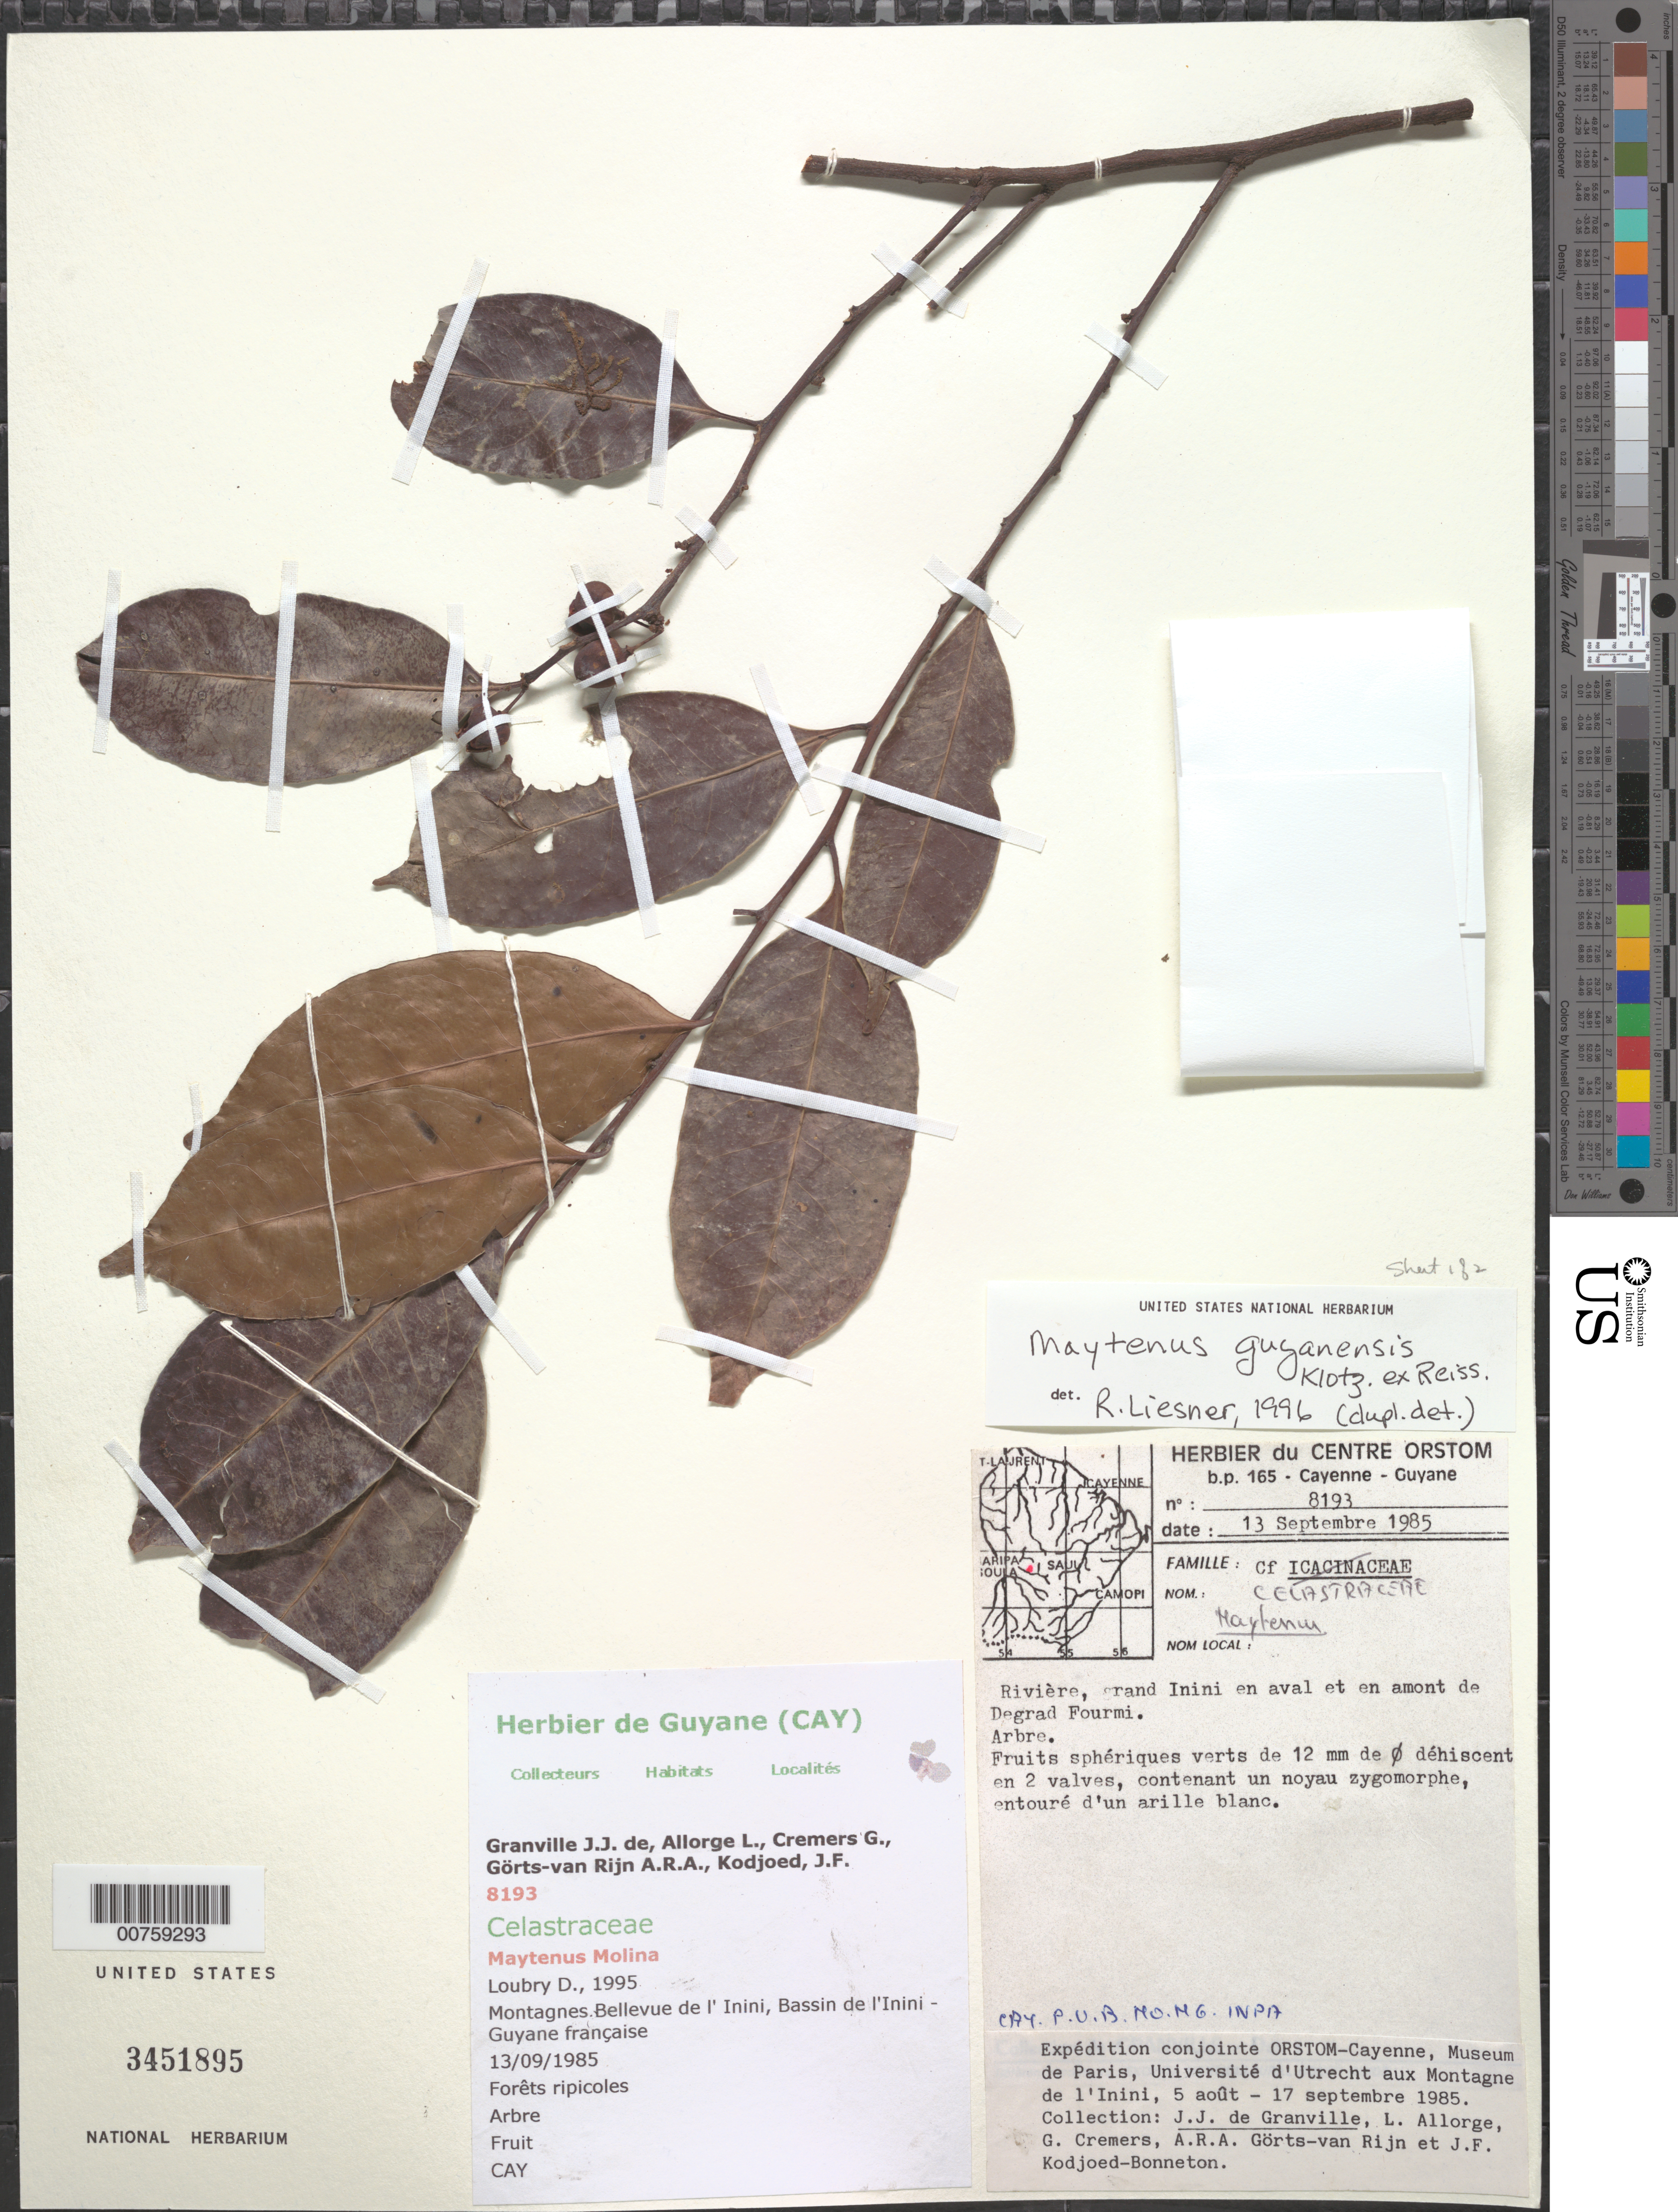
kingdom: Plantae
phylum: Tracheophyta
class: Magnoliopsida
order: Celastrales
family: Celastraceae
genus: Maytenus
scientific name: Maytenus guyanensis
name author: Klotzsch ex Reissek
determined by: Liesner, R. L.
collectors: J.-J. de Granville, L. Allorge, G. Cremers, A. .R. A. Görts-van Rijn & J. Kodjoed-Bonneton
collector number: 8193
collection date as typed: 13-Sep-85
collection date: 1985-09-13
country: French Guiana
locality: Montagnes Bellevue de l'Inini, Rivière Grand Inini en aval et en amont de Dégrad Fourmi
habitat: Riparian forest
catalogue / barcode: US 3451895